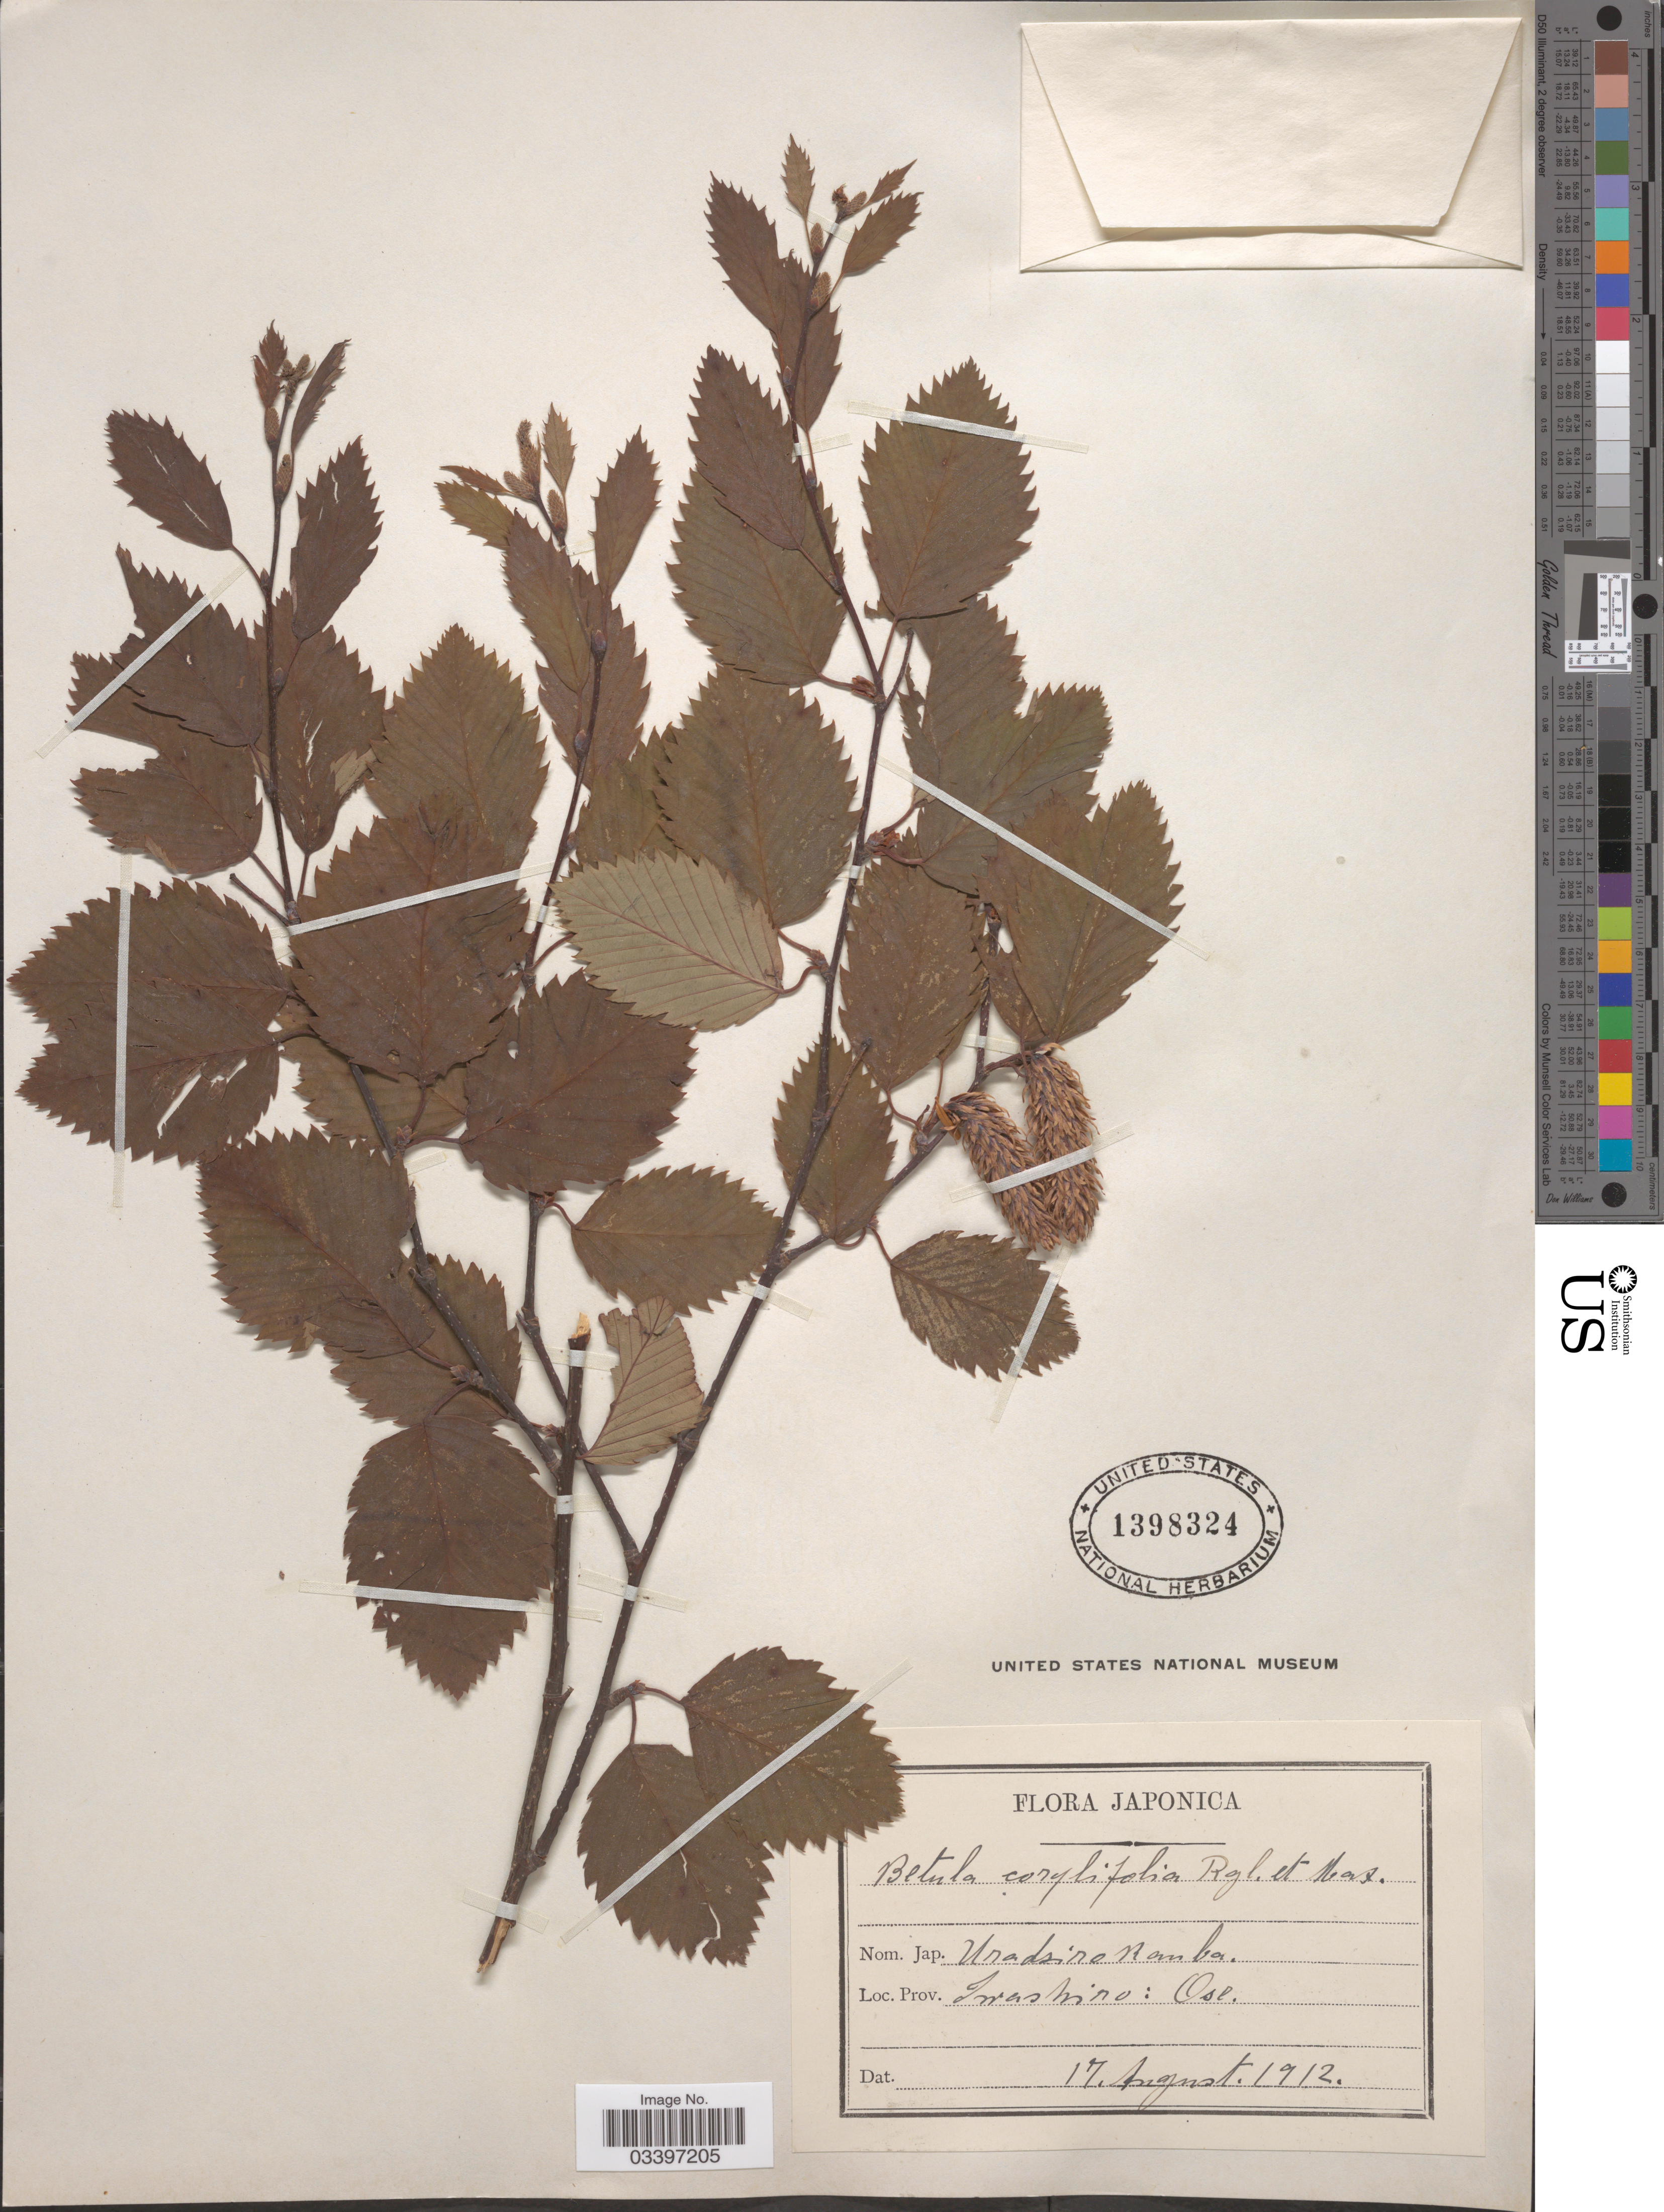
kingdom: Plantae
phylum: Tracheophyta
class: Magnoliopsida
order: Fagales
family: Betulaceae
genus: Betula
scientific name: Betula corylifolia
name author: Regel & Maxim.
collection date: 1912-08-17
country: Japan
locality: Prov. Iwashiro: Ose.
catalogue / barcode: US 1398324